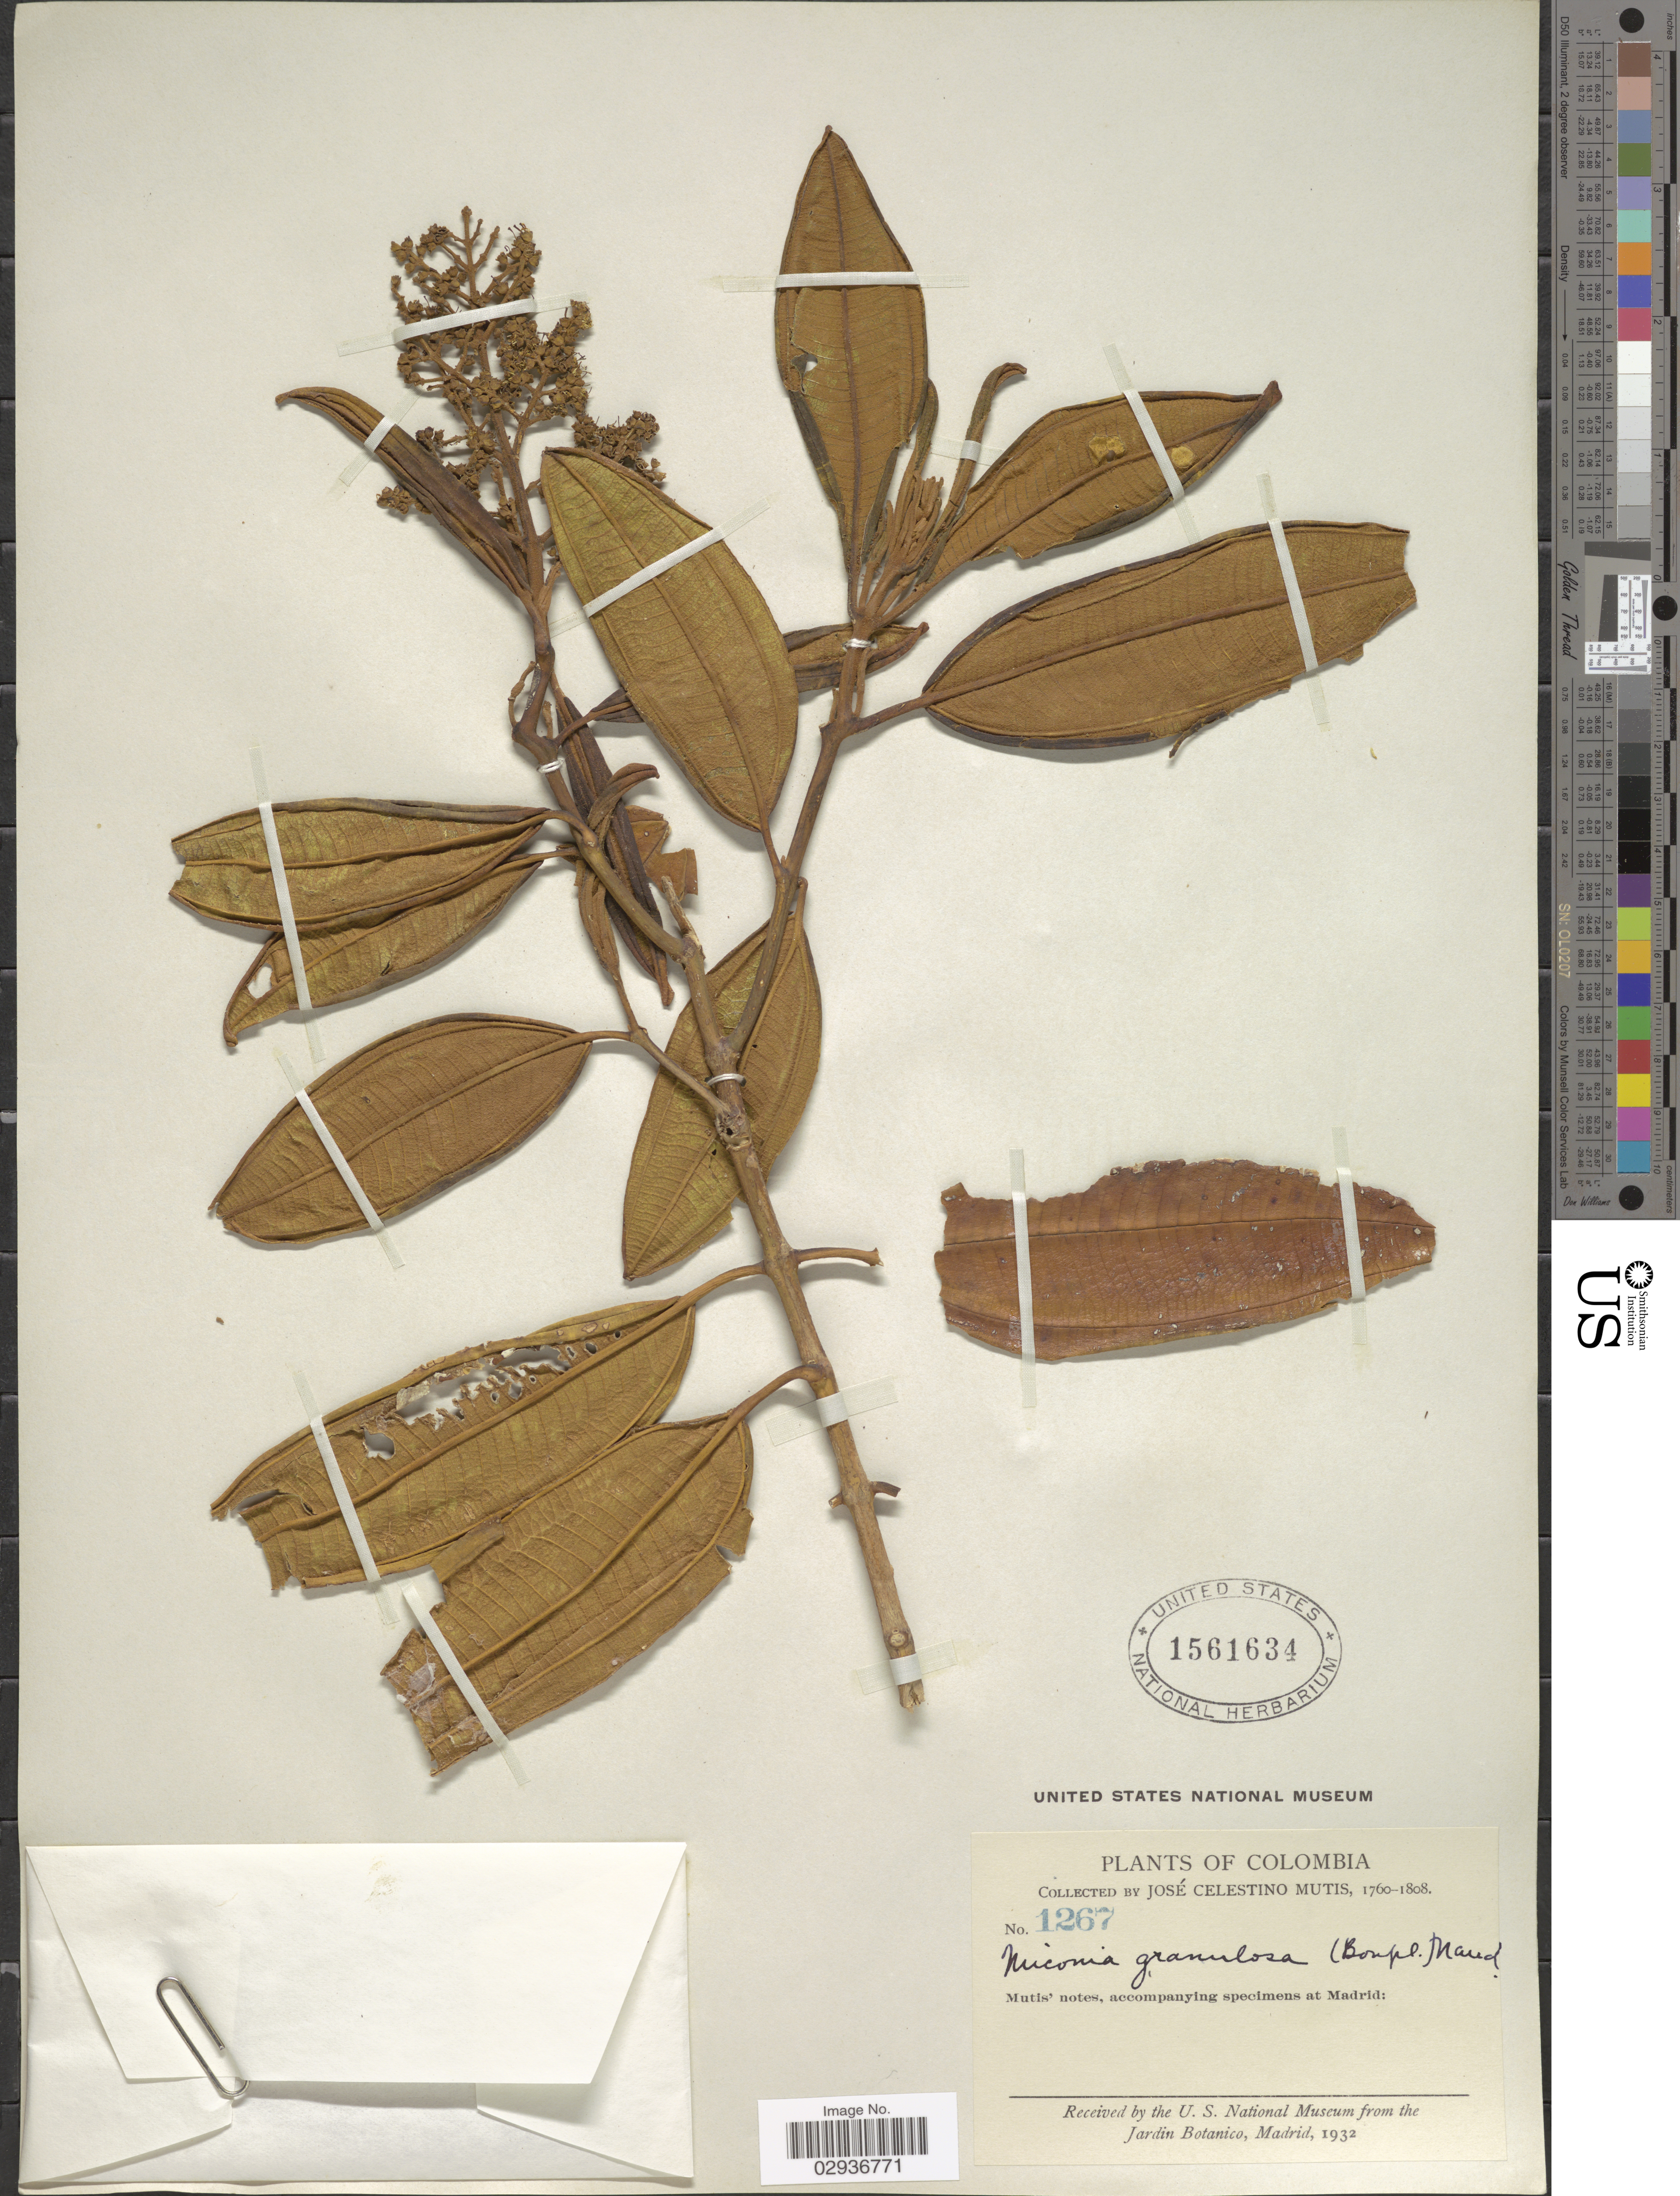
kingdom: Plantae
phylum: Tracheophyta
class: Magnoliopsida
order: Myrtales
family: Melastomataceae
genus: Miconia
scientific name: Miconia biappendiculata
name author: (Naudin) L. Uribe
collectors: J. C. B. Mutis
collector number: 1267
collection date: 1760/1808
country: Colombia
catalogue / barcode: US 1561634